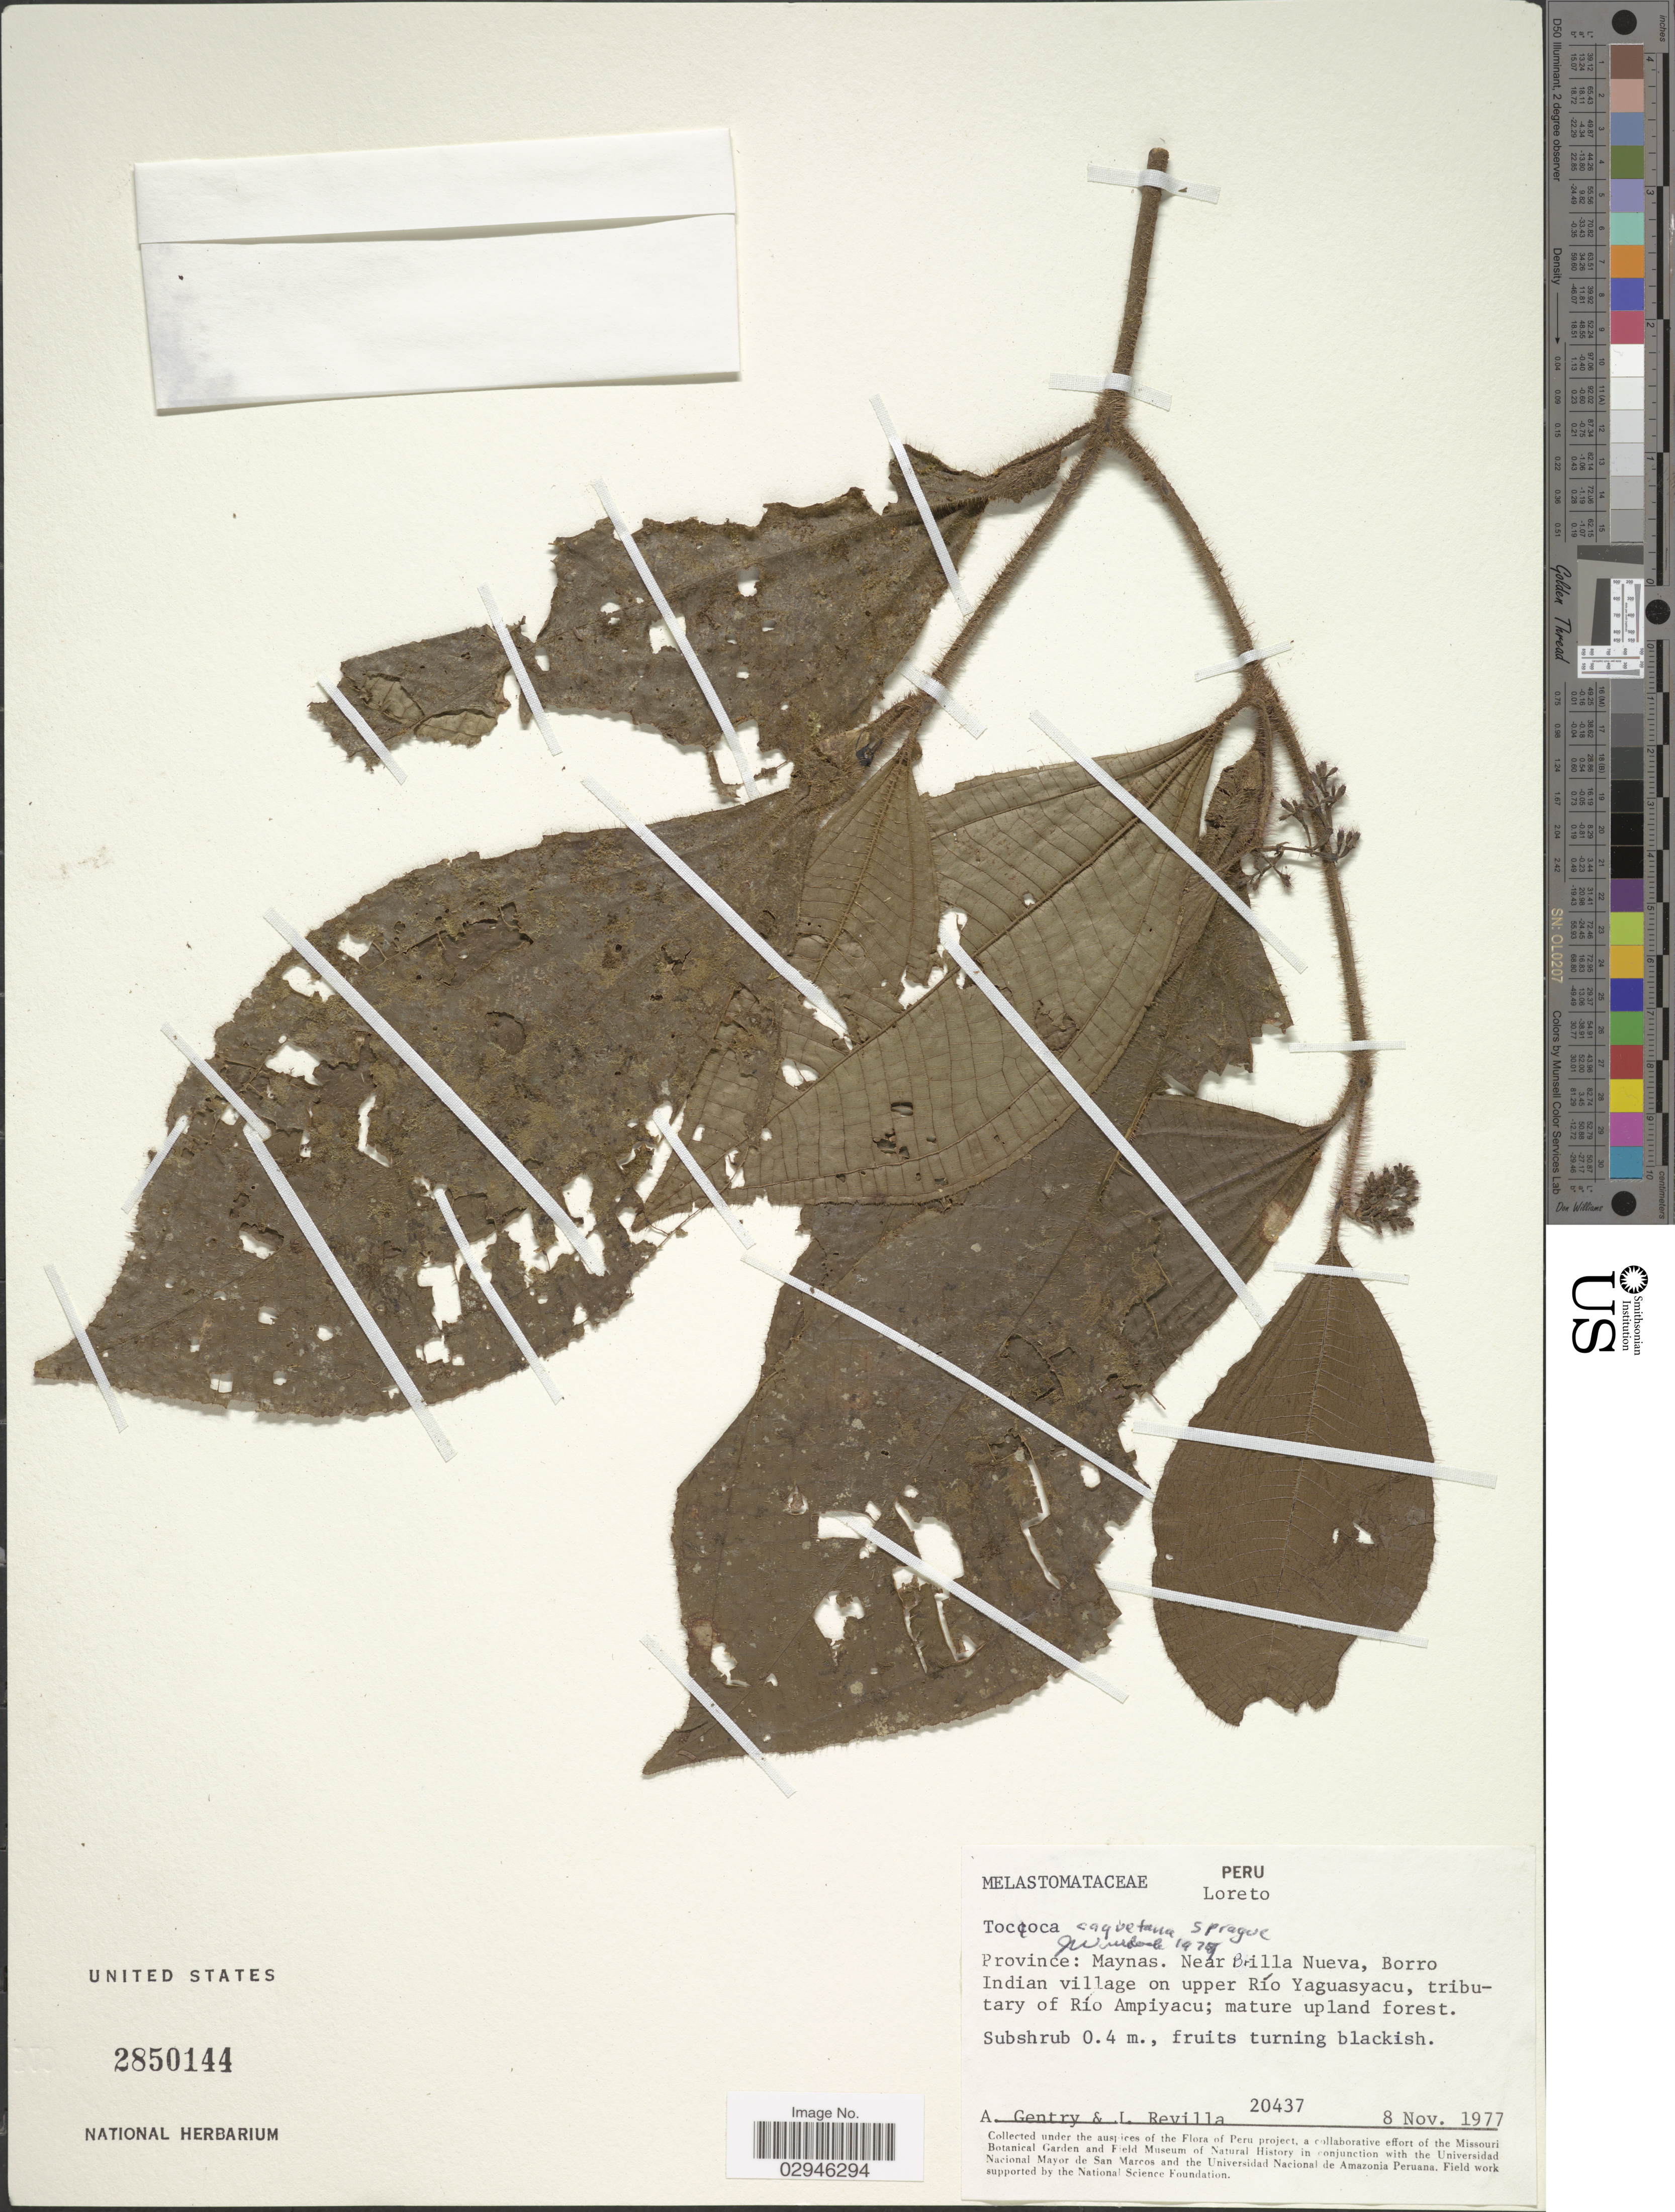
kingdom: Plantae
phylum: Tracheophyta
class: Magnoliopsida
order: Myrtales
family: Melastomataceae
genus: Tococa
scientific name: Tococa caquetana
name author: Sprague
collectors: A. H. Gentry & J. Revilla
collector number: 20437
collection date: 1977-11-08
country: Peru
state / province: Loreto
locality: Province: Maynas. Near Brilla Nueva, Borro Indian village on upper Río Yaguasyacu, tributary of Río Ampiyacu.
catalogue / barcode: US 2850144